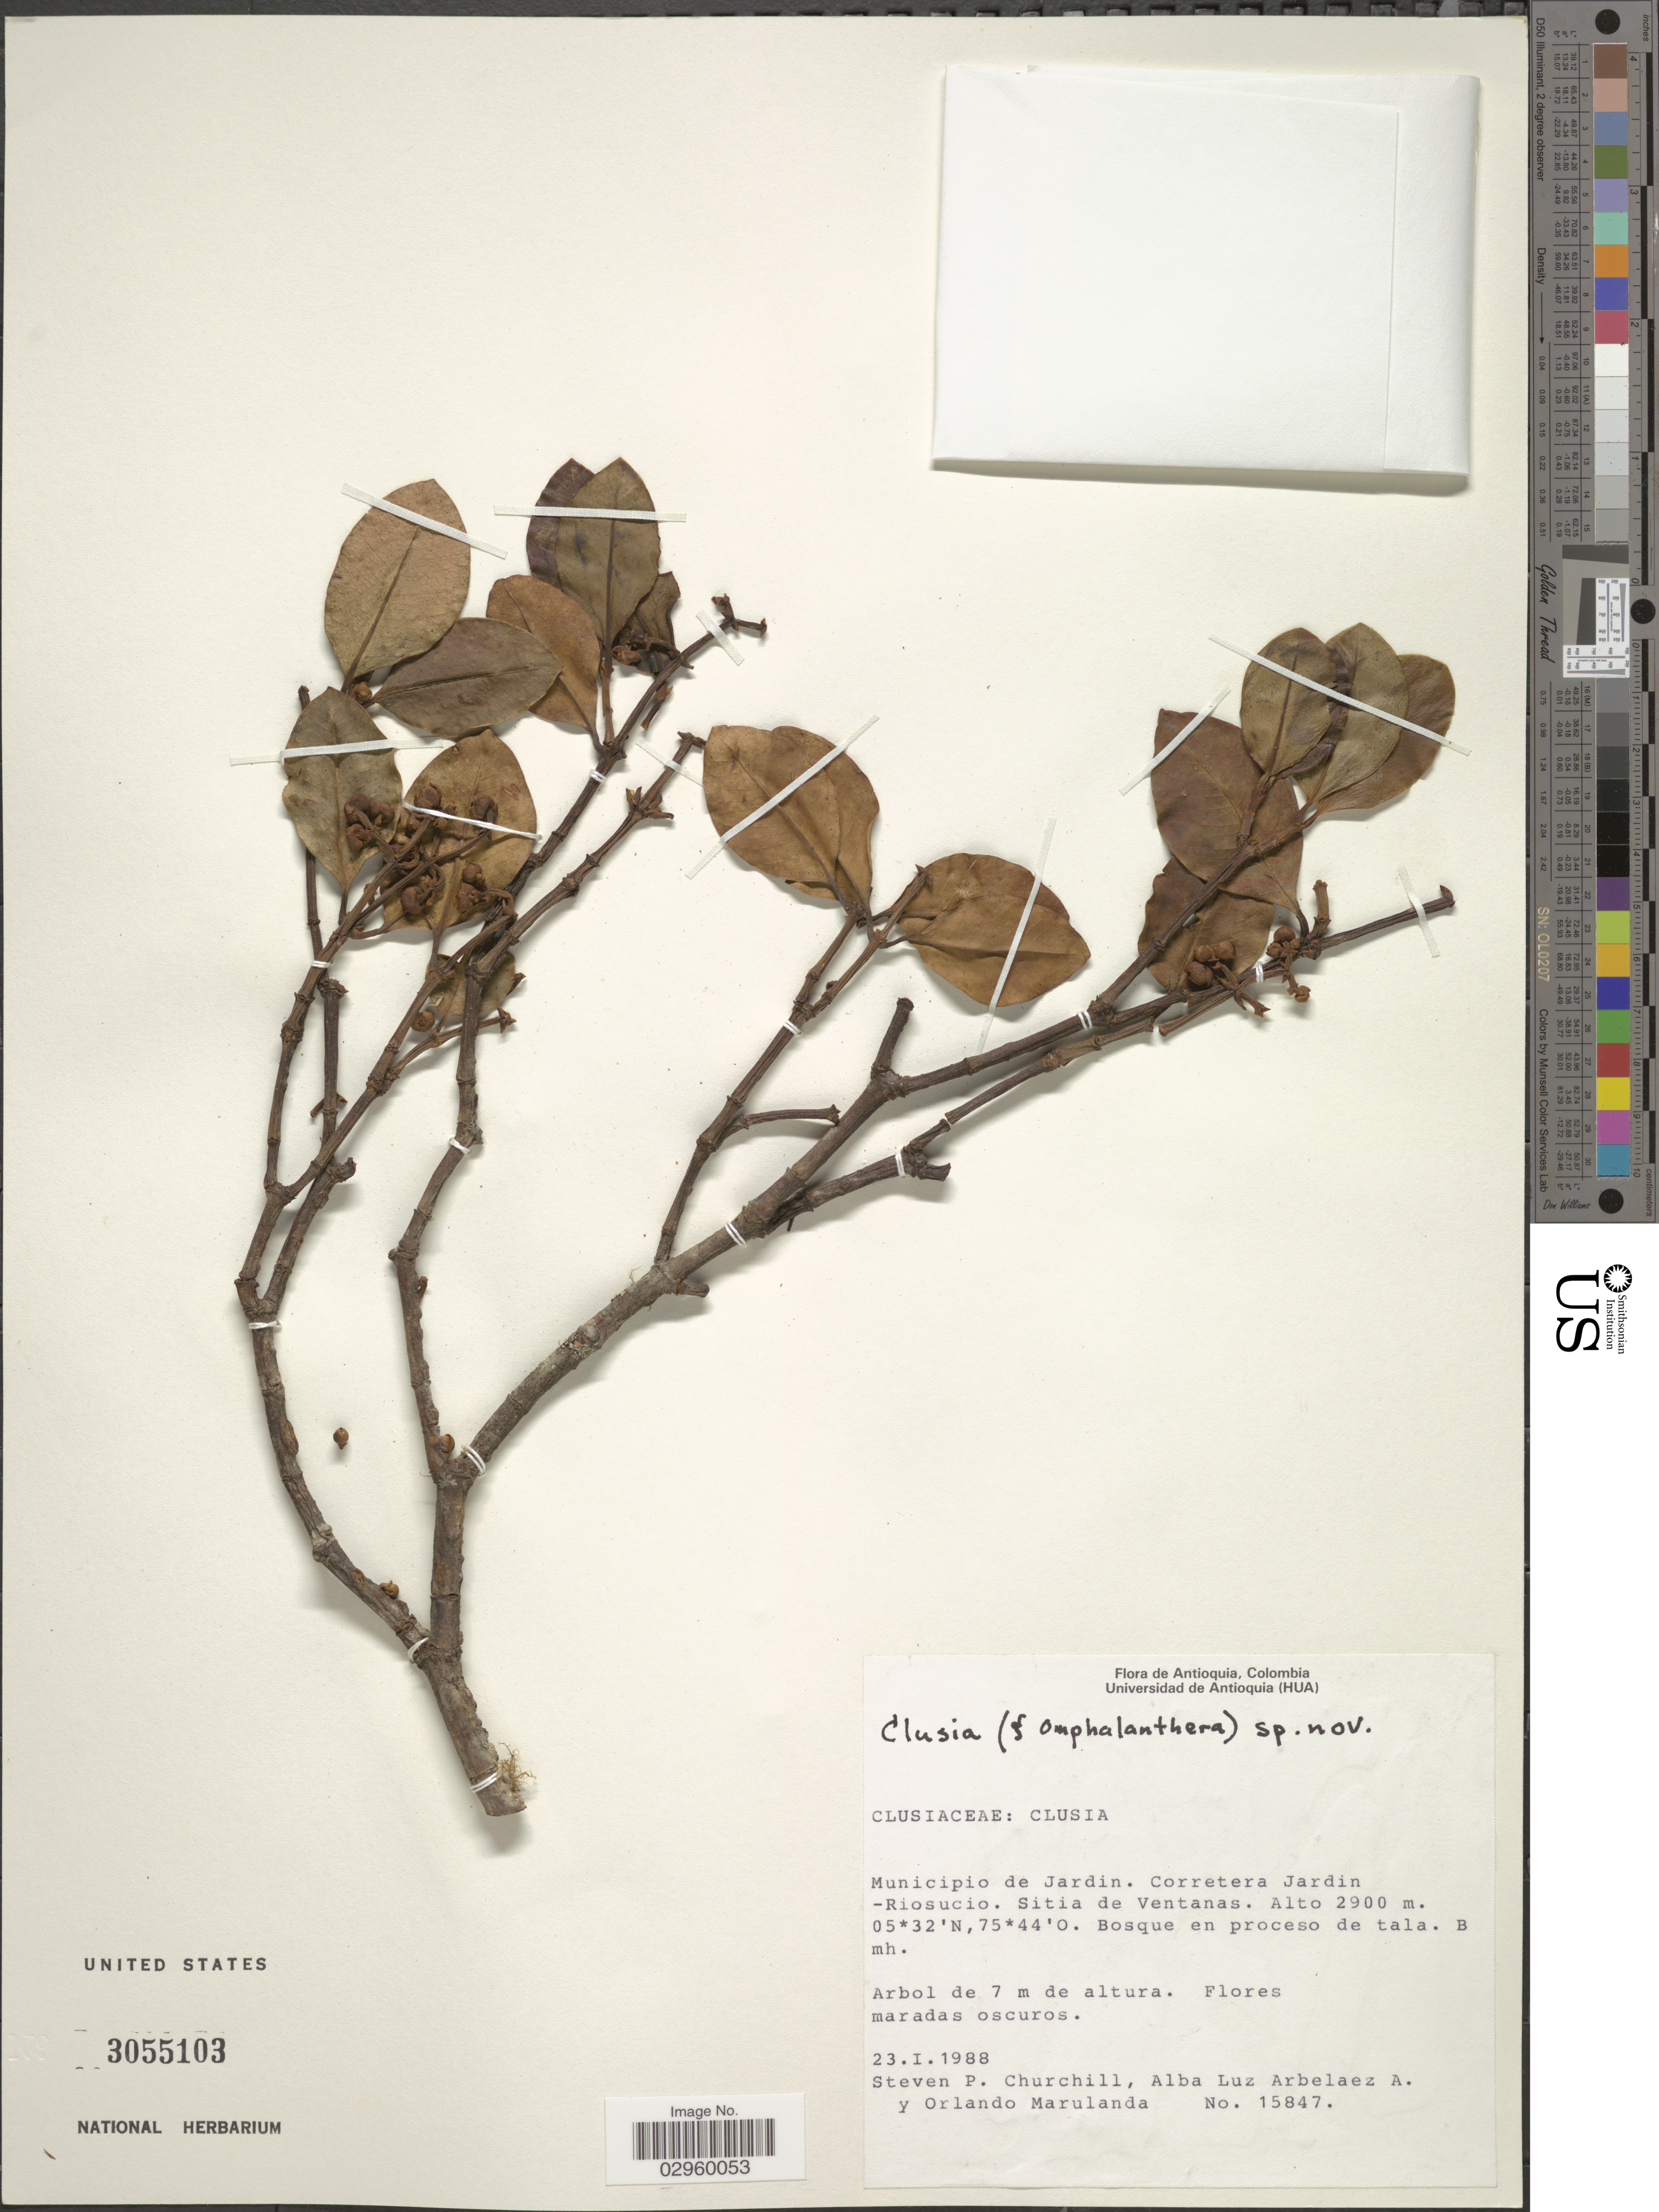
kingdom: Plantae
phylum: Tracheophyta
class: Magnoliopsida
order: Malpighiales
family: Clusiaceae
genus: Clusia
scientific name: Clusia sp.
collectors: S. Churchill, A. L. Arbelaez & O. Marulanda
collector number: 15847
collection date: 1988-01-23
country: Colombia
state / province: Antioquia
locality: Municipio de Jardin, Corretera Jardin, Riosucio, Sitia de Ventanas.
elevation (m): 2900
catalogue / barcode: US 3055103